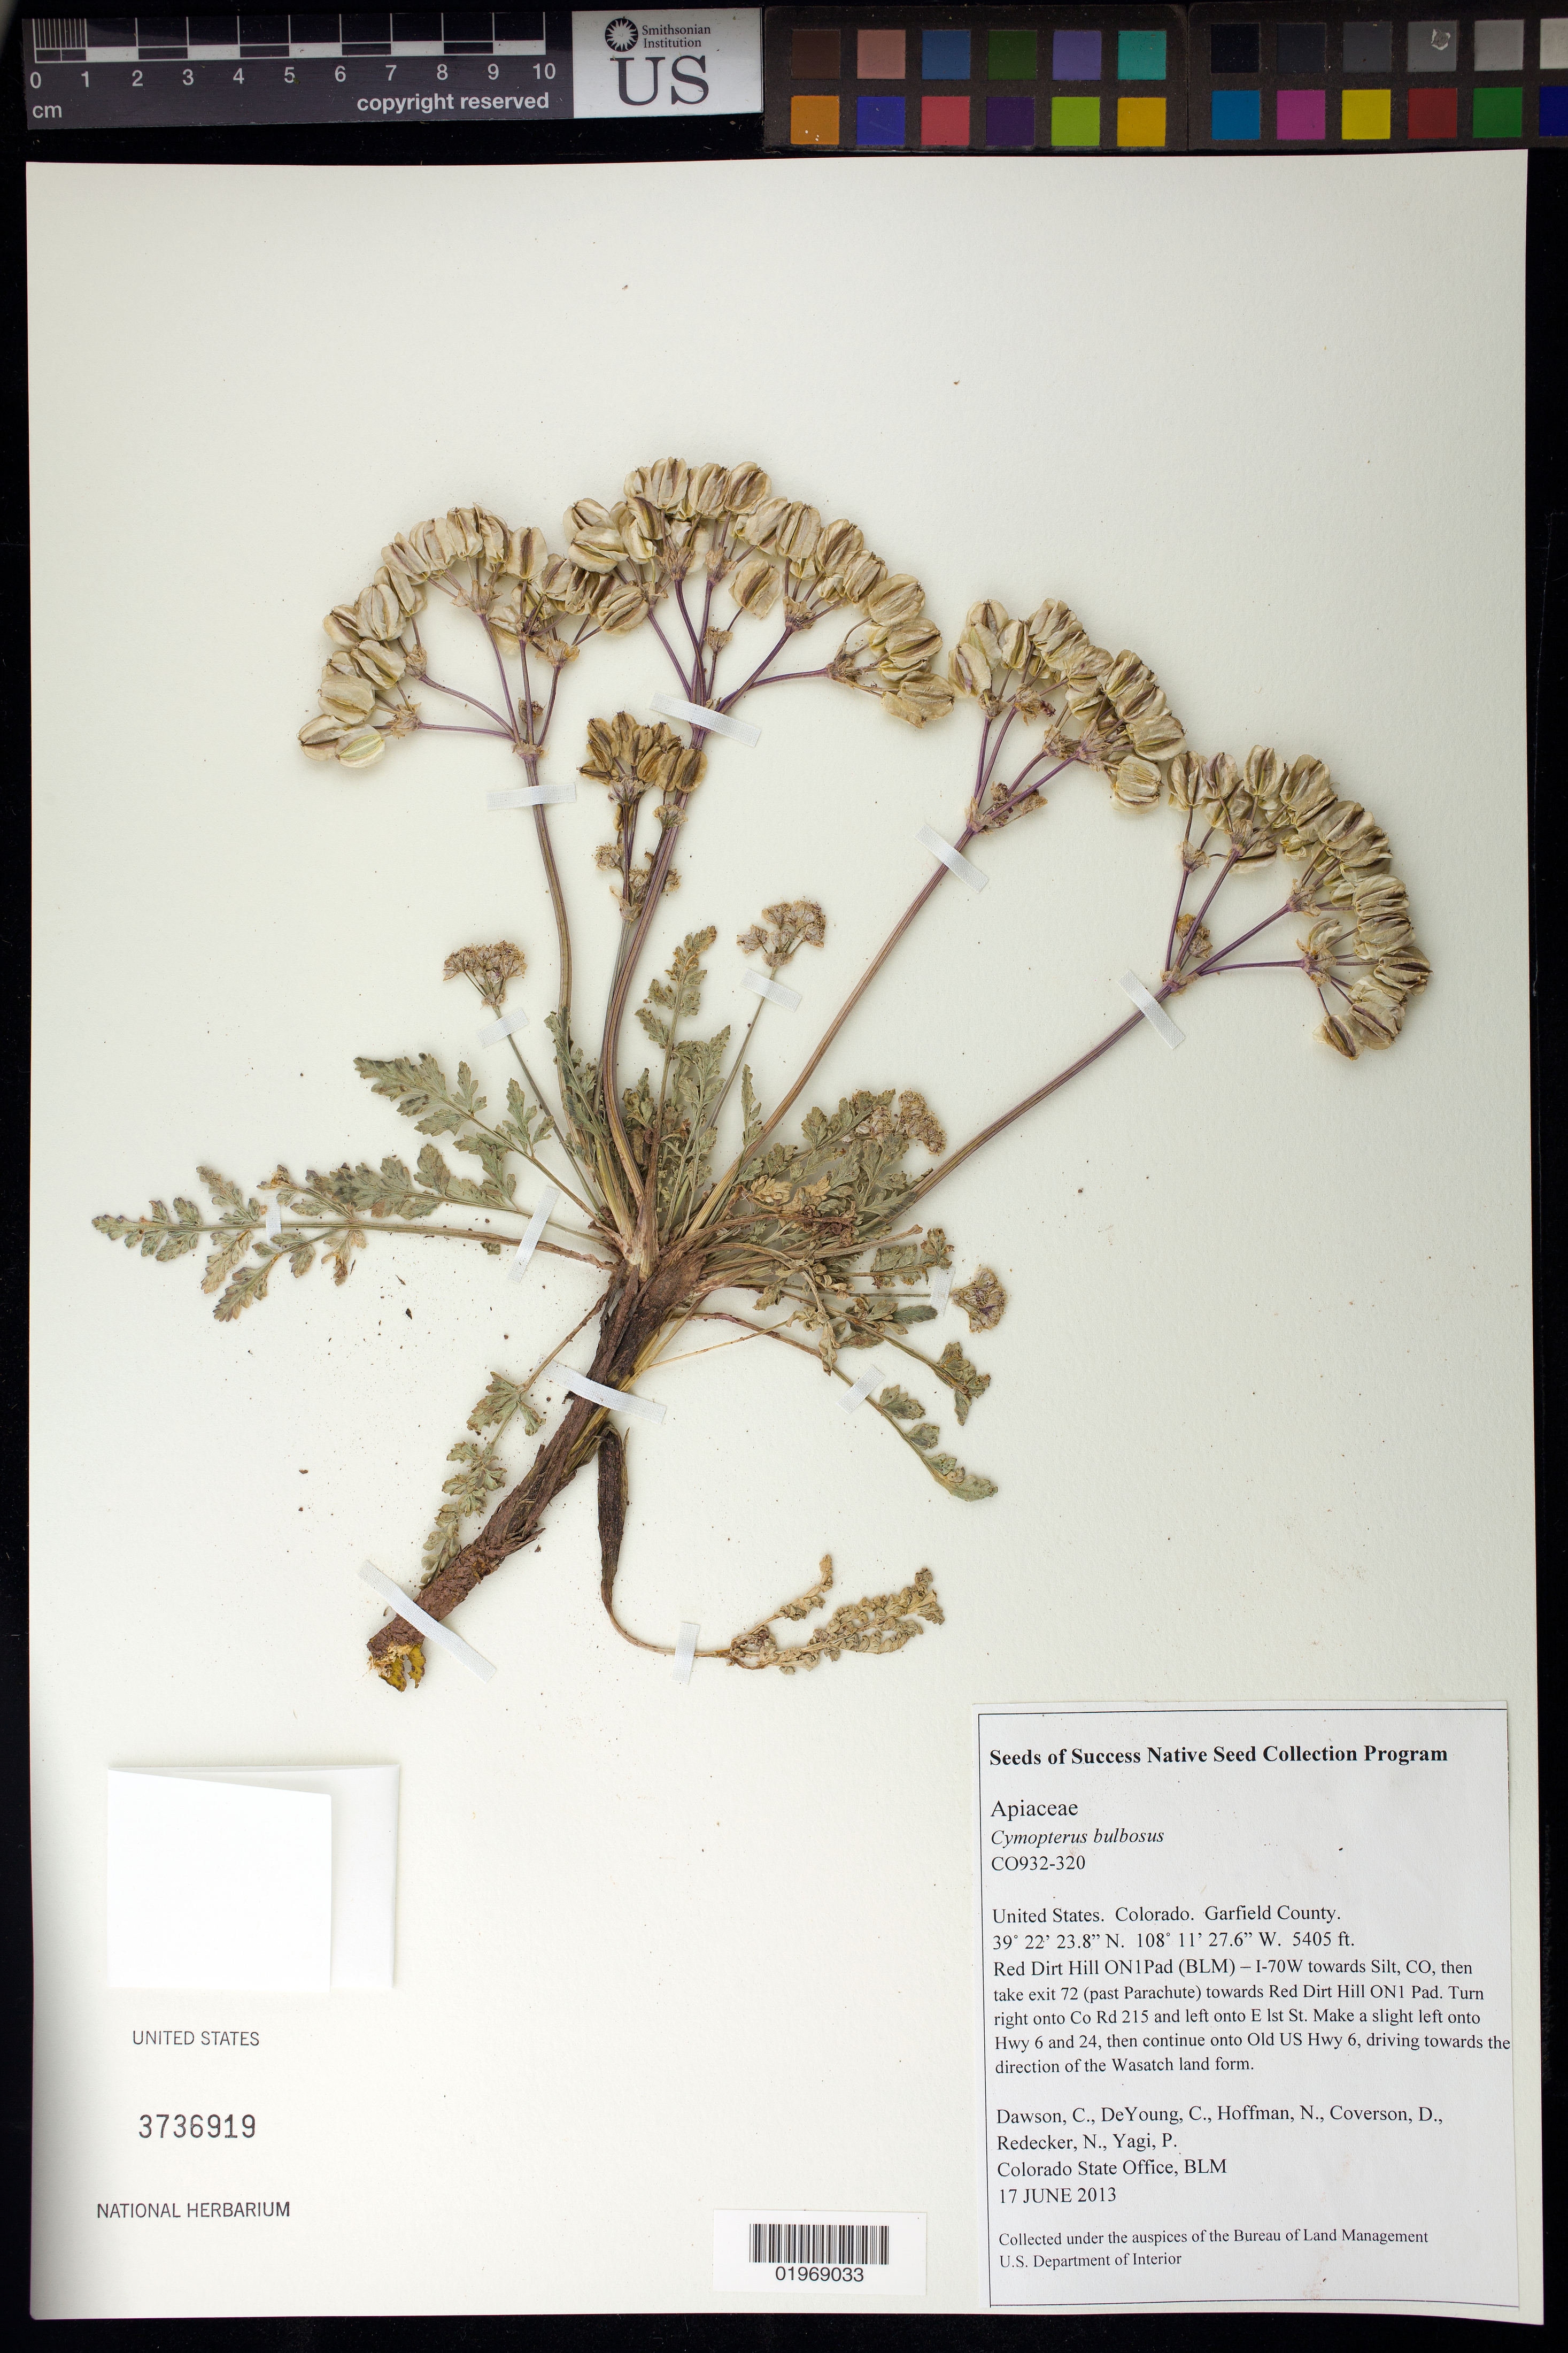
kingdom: Plantae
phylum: Tracheophyta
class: Magnoliopsida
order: Apiales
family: Apiaceae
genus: Cymopterus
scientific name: Cymopterus bulbosus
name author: A. Nelson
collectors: C. M. Dawson, C. Young, N. Hoffman, D. Coverson & et al.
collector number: CO932-320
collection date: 2013-06-17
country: United States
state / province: Colorado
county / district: Garfield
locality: Red Dirt Hill ON 1 Pad (BLM), on Old US Hwy 6 towards the direction of the Wasatch land form.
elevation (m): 1647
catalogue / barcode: US 3736919